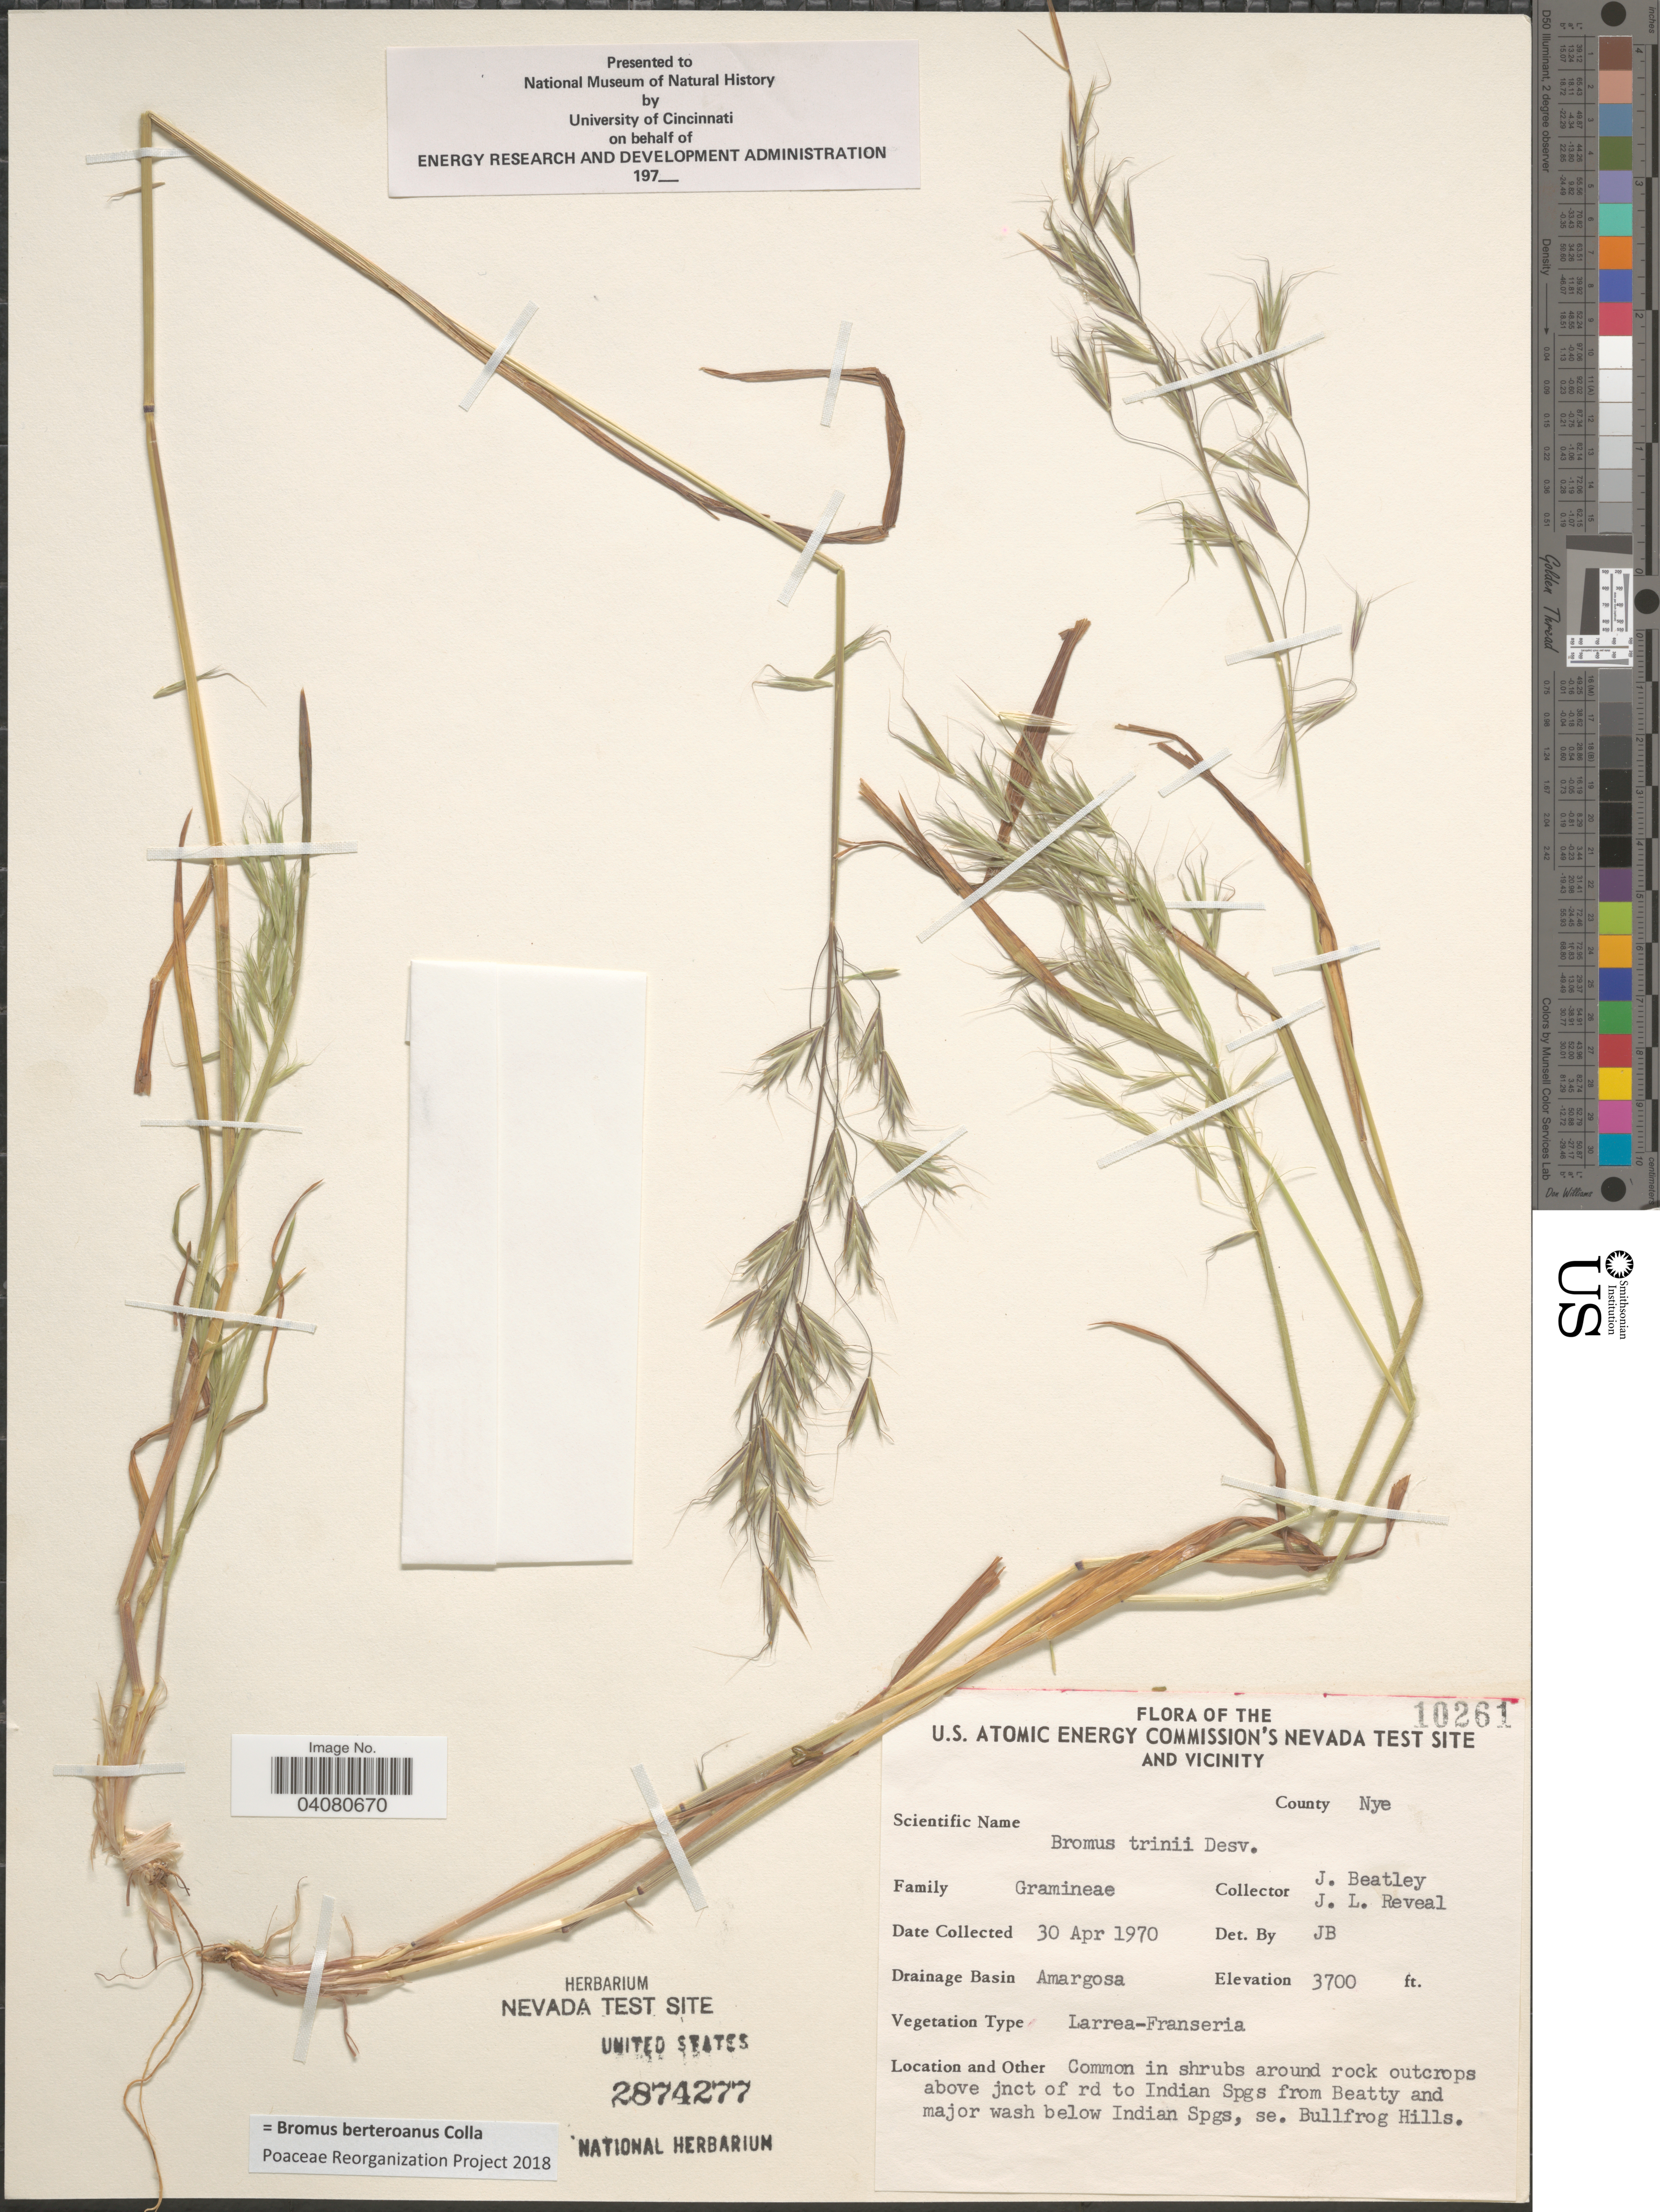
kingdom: Plantae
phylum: Tracheophyta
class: Liliopsida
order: Poales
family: Poaceae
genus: Bromus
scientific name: Bromus berteroanus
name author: Colla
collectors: J. C. Beatley & J. L. Reveal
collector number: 10261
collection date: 1970-04-30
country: United States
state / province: Nevada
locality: U.S. Atomic Energy Commission's Nevada Test Site and Vicinity. County Nye. Drainage Basin Amargosa. Common in shrubs around rock outcrops above jnct of rd to Indian Spgs from Beatty and major wash below Indian Spgs, se. Bullfrog Hills.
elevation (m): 1128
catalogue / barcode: US 2874277